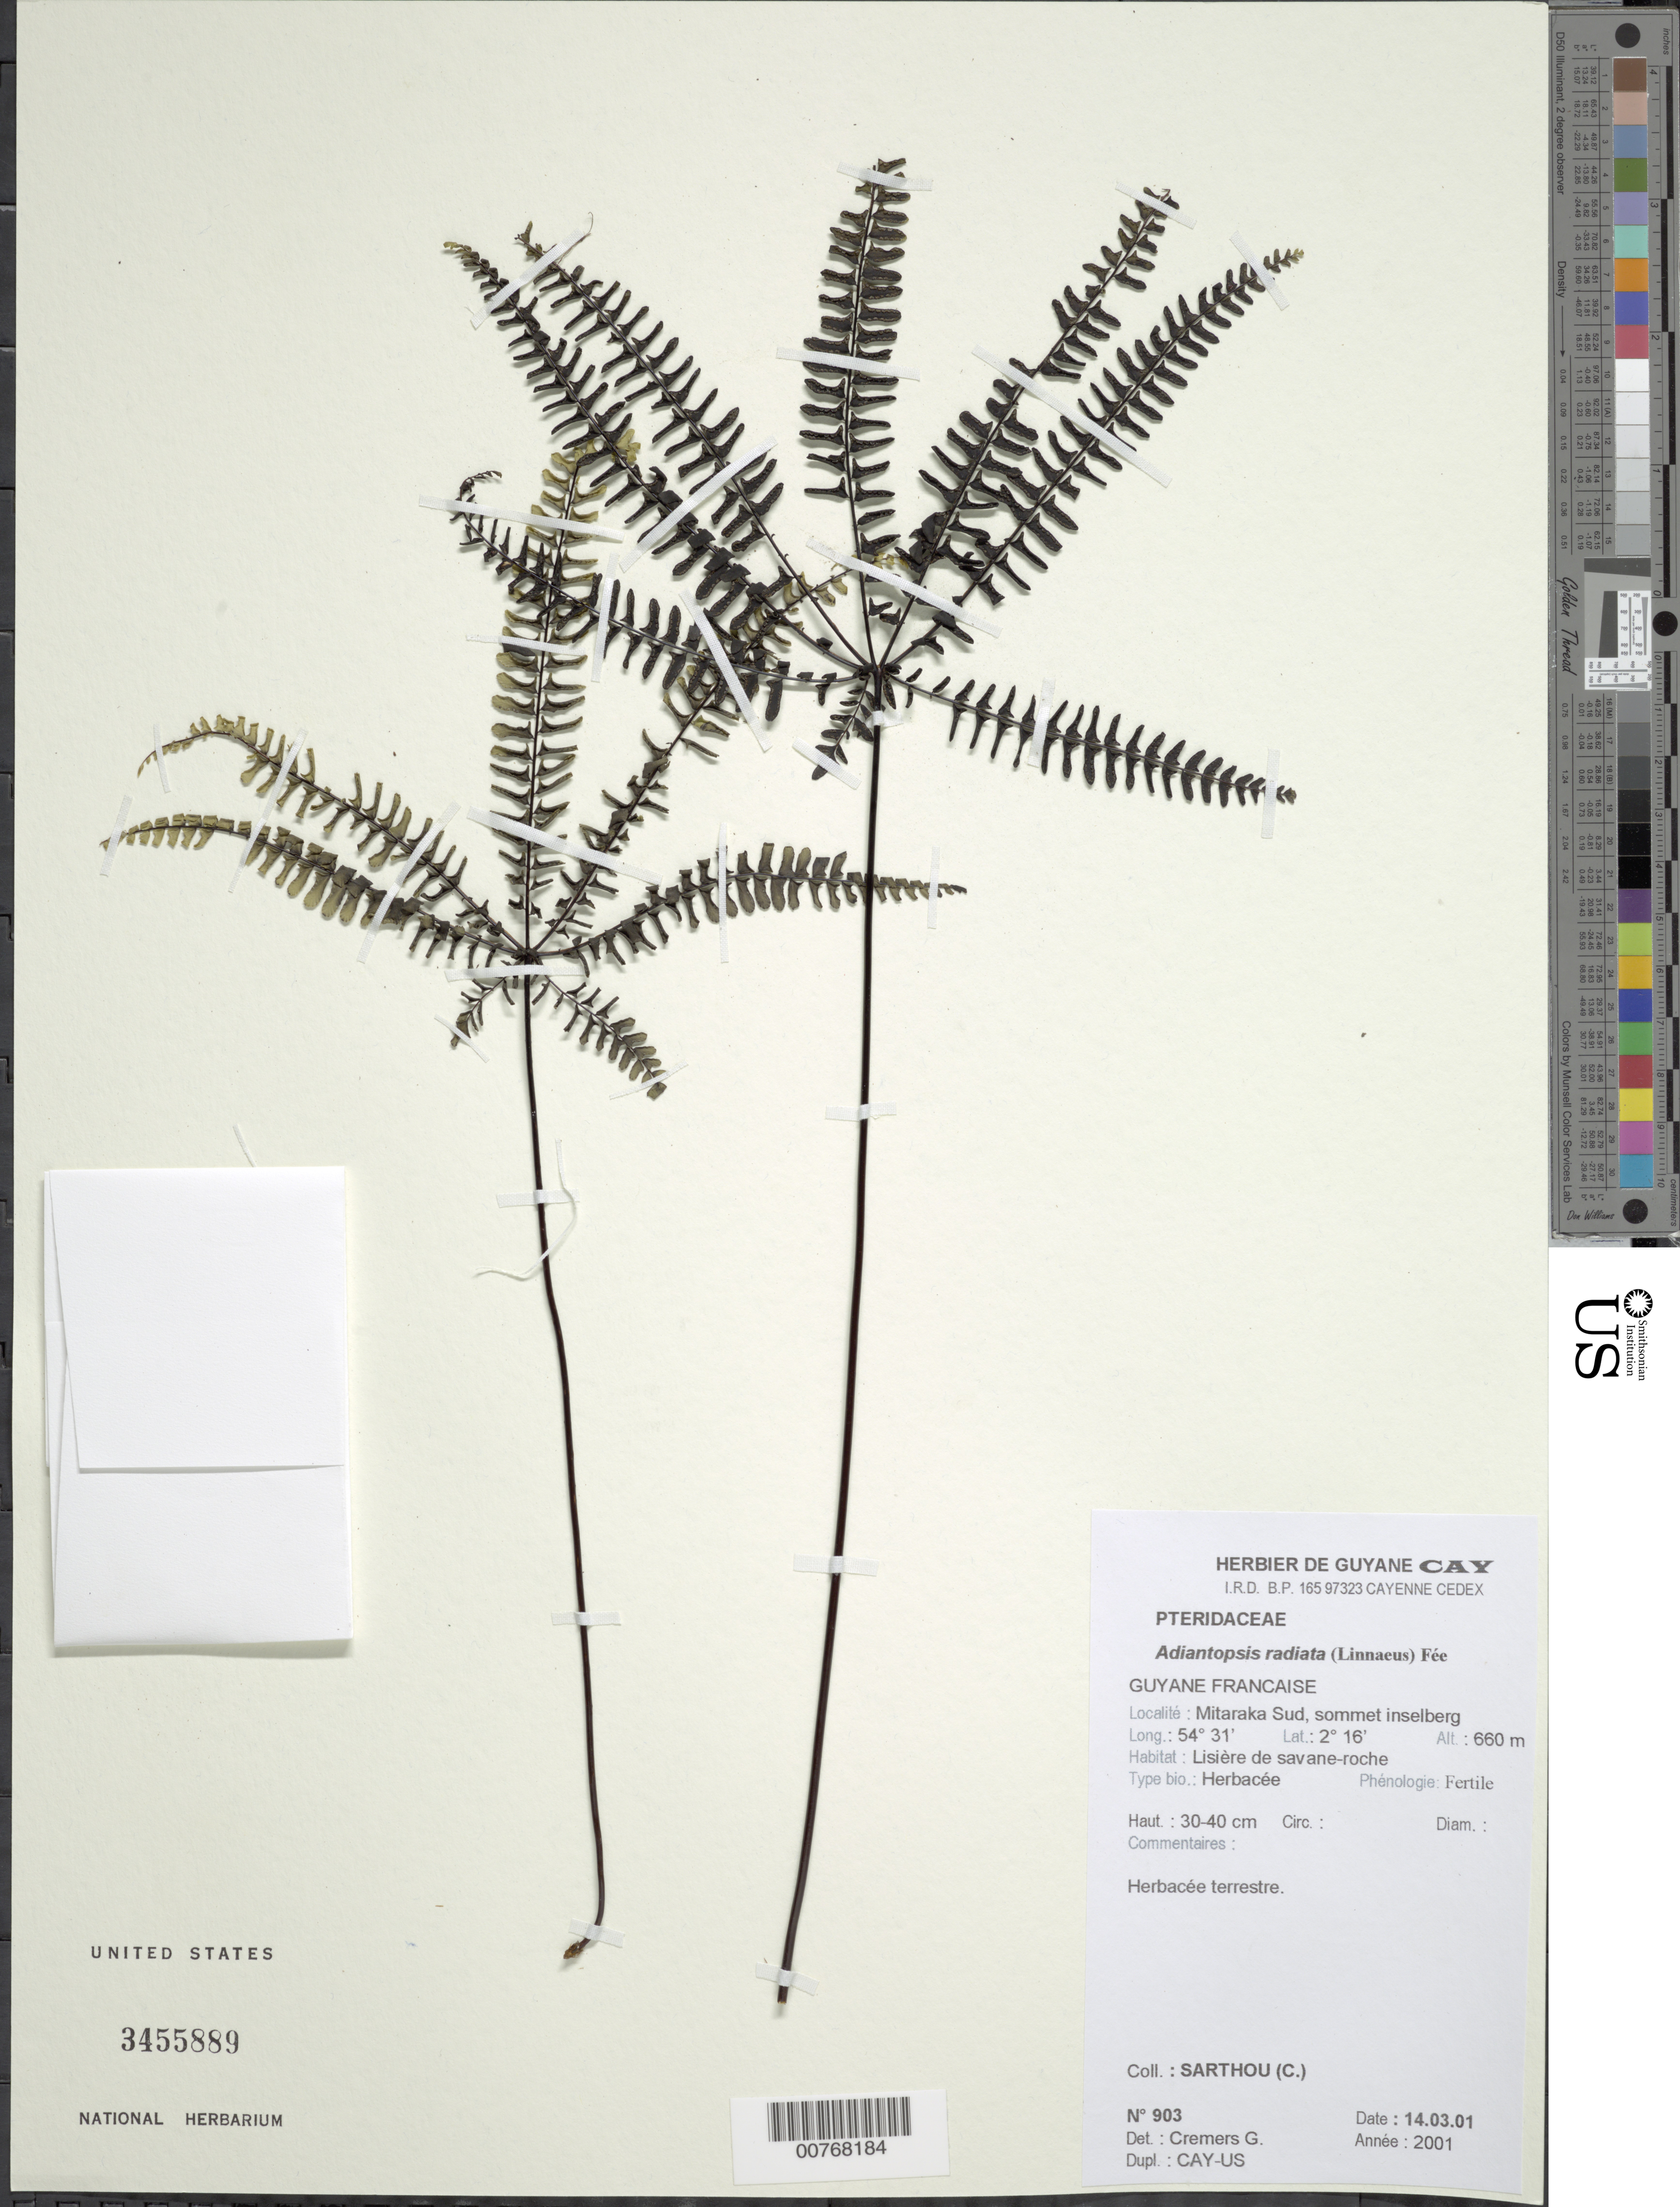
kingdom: Plantae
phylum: Tracheophyta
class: Polypodiopsida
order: Polypodiales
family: Pteridaceae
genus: Adiantopsis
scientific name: Adiantopsis radiata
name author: (L.) Fée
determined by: Cremers, Georges A.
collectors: C. Sarthou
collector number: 903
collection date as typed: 14-Mar-01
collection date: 2001-03-14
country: French Guiana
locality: Mitaraka Sud, sommet inselberg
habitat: Lisière de savane-roche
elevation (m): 660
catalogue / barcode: US 3455889